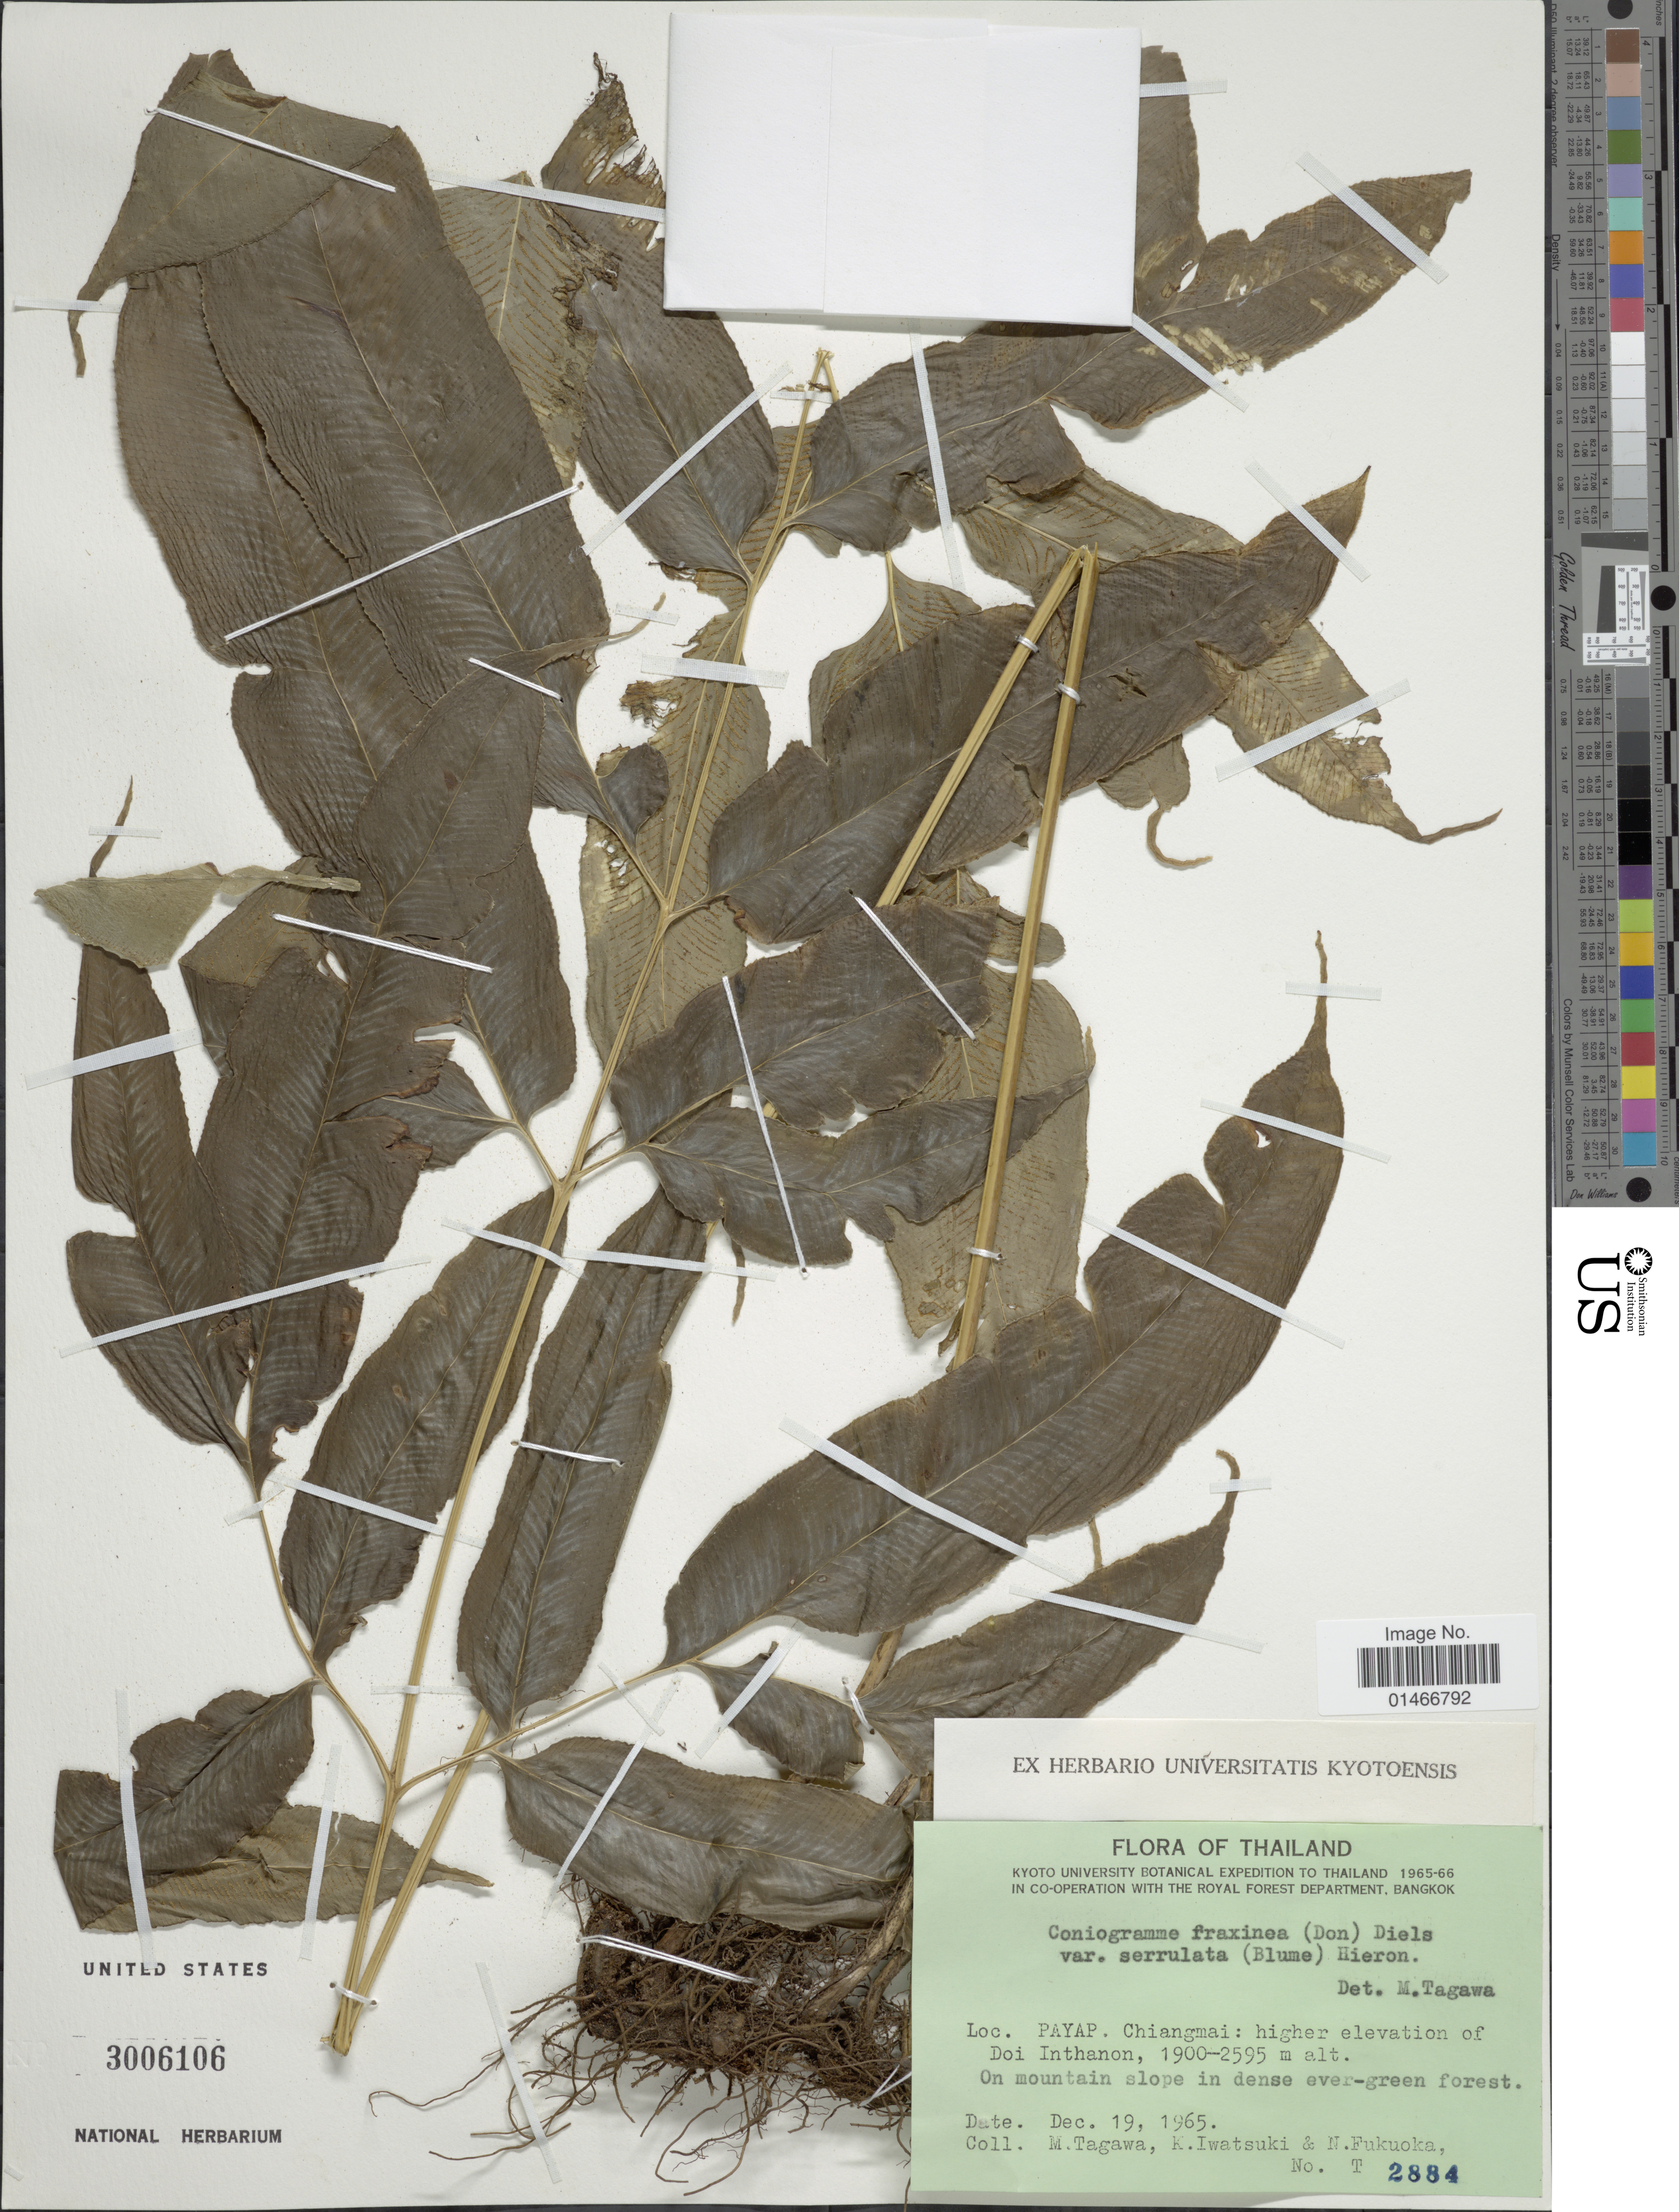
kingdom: Plantae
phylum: Tracheophyta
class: Polypodiopsida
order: Polypodiales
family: Pteridaceae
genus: Coniogramme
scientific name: Coniogramme fraxinea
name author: (D. Don) Diels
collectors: M. Tagawa, K. Iwatsuki & N. Fukuoka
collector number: T2884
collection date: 1965-12-19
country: Thailand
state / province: Chiang Mai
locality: Payap. Chiangmai: higher elevation of Doi Inthanon.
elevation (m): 1900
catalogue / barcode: US 3006106